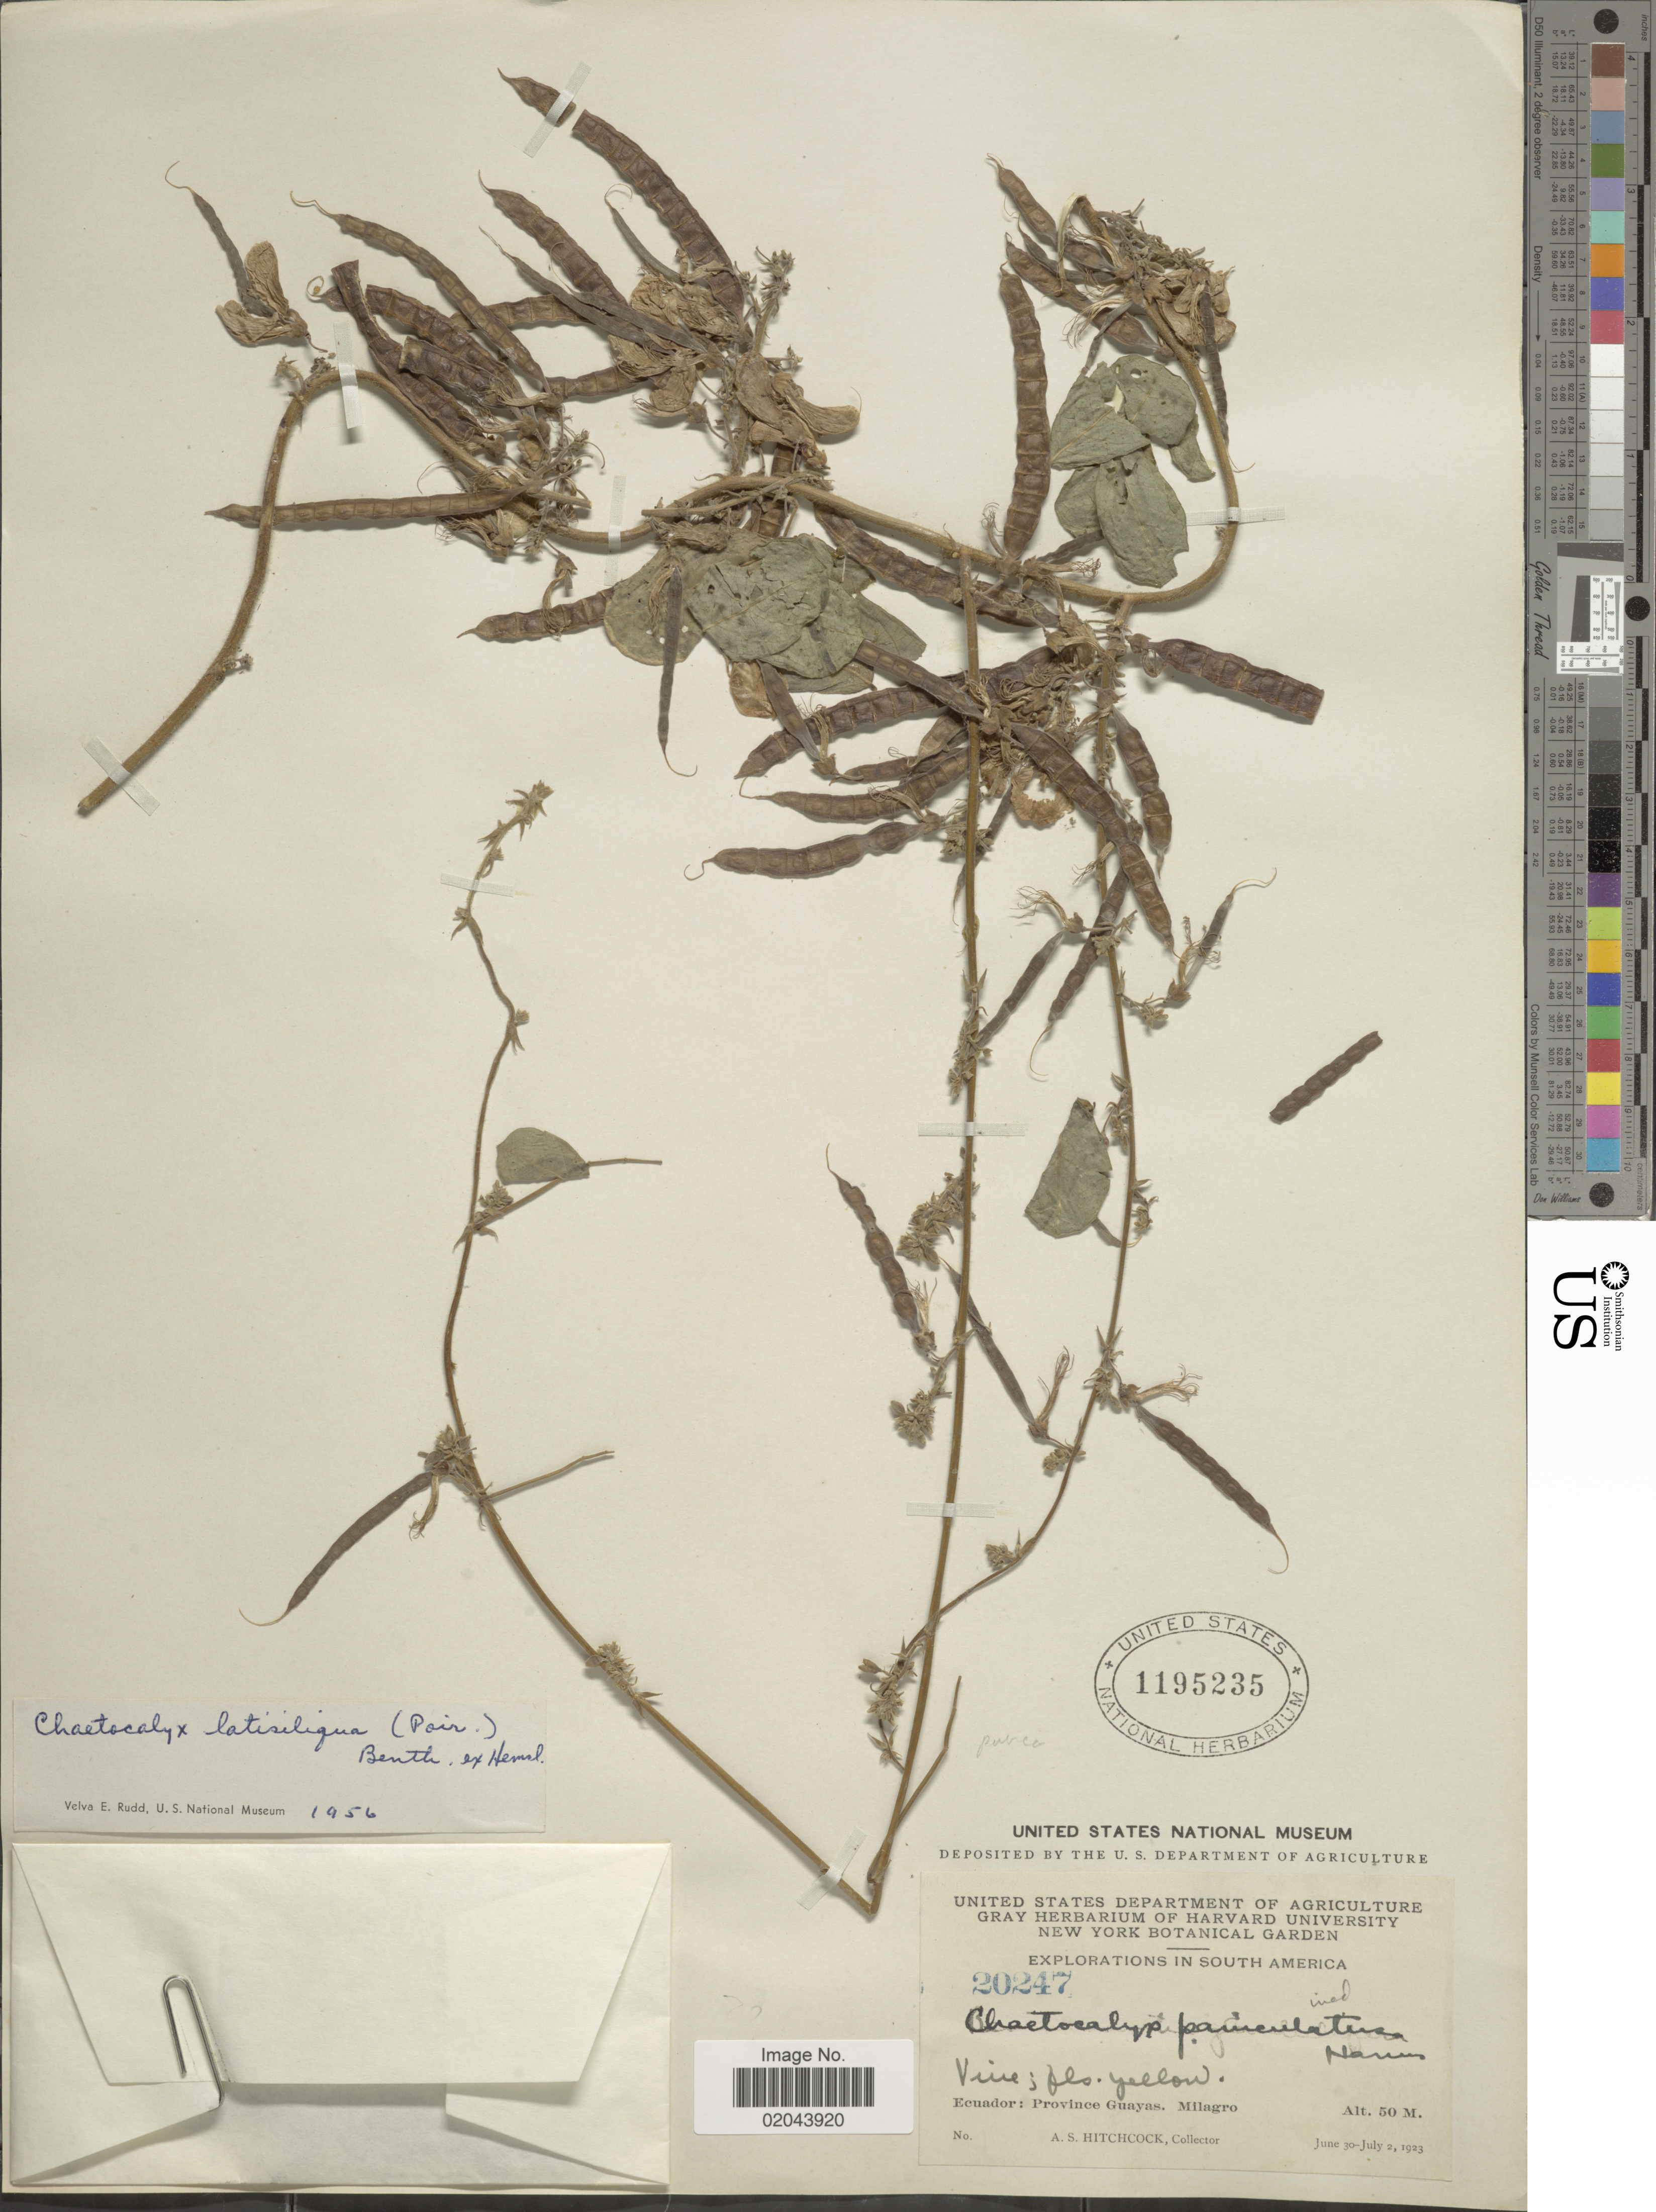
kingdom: Plantae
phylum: Tracheophyta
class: Magnoliopsida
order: Fabales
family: Fabaceae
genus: Chaetocalyx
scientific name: Chaetocalyx latisiliqua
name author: (Poir.) Benth. ex Hemsl.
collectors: A. S. Hitchcock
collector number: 20247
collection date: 1923-06-30/1923-07-02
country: Ecuador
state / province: Guayas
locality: Milagro.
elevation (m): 50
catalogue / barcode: US 1195235